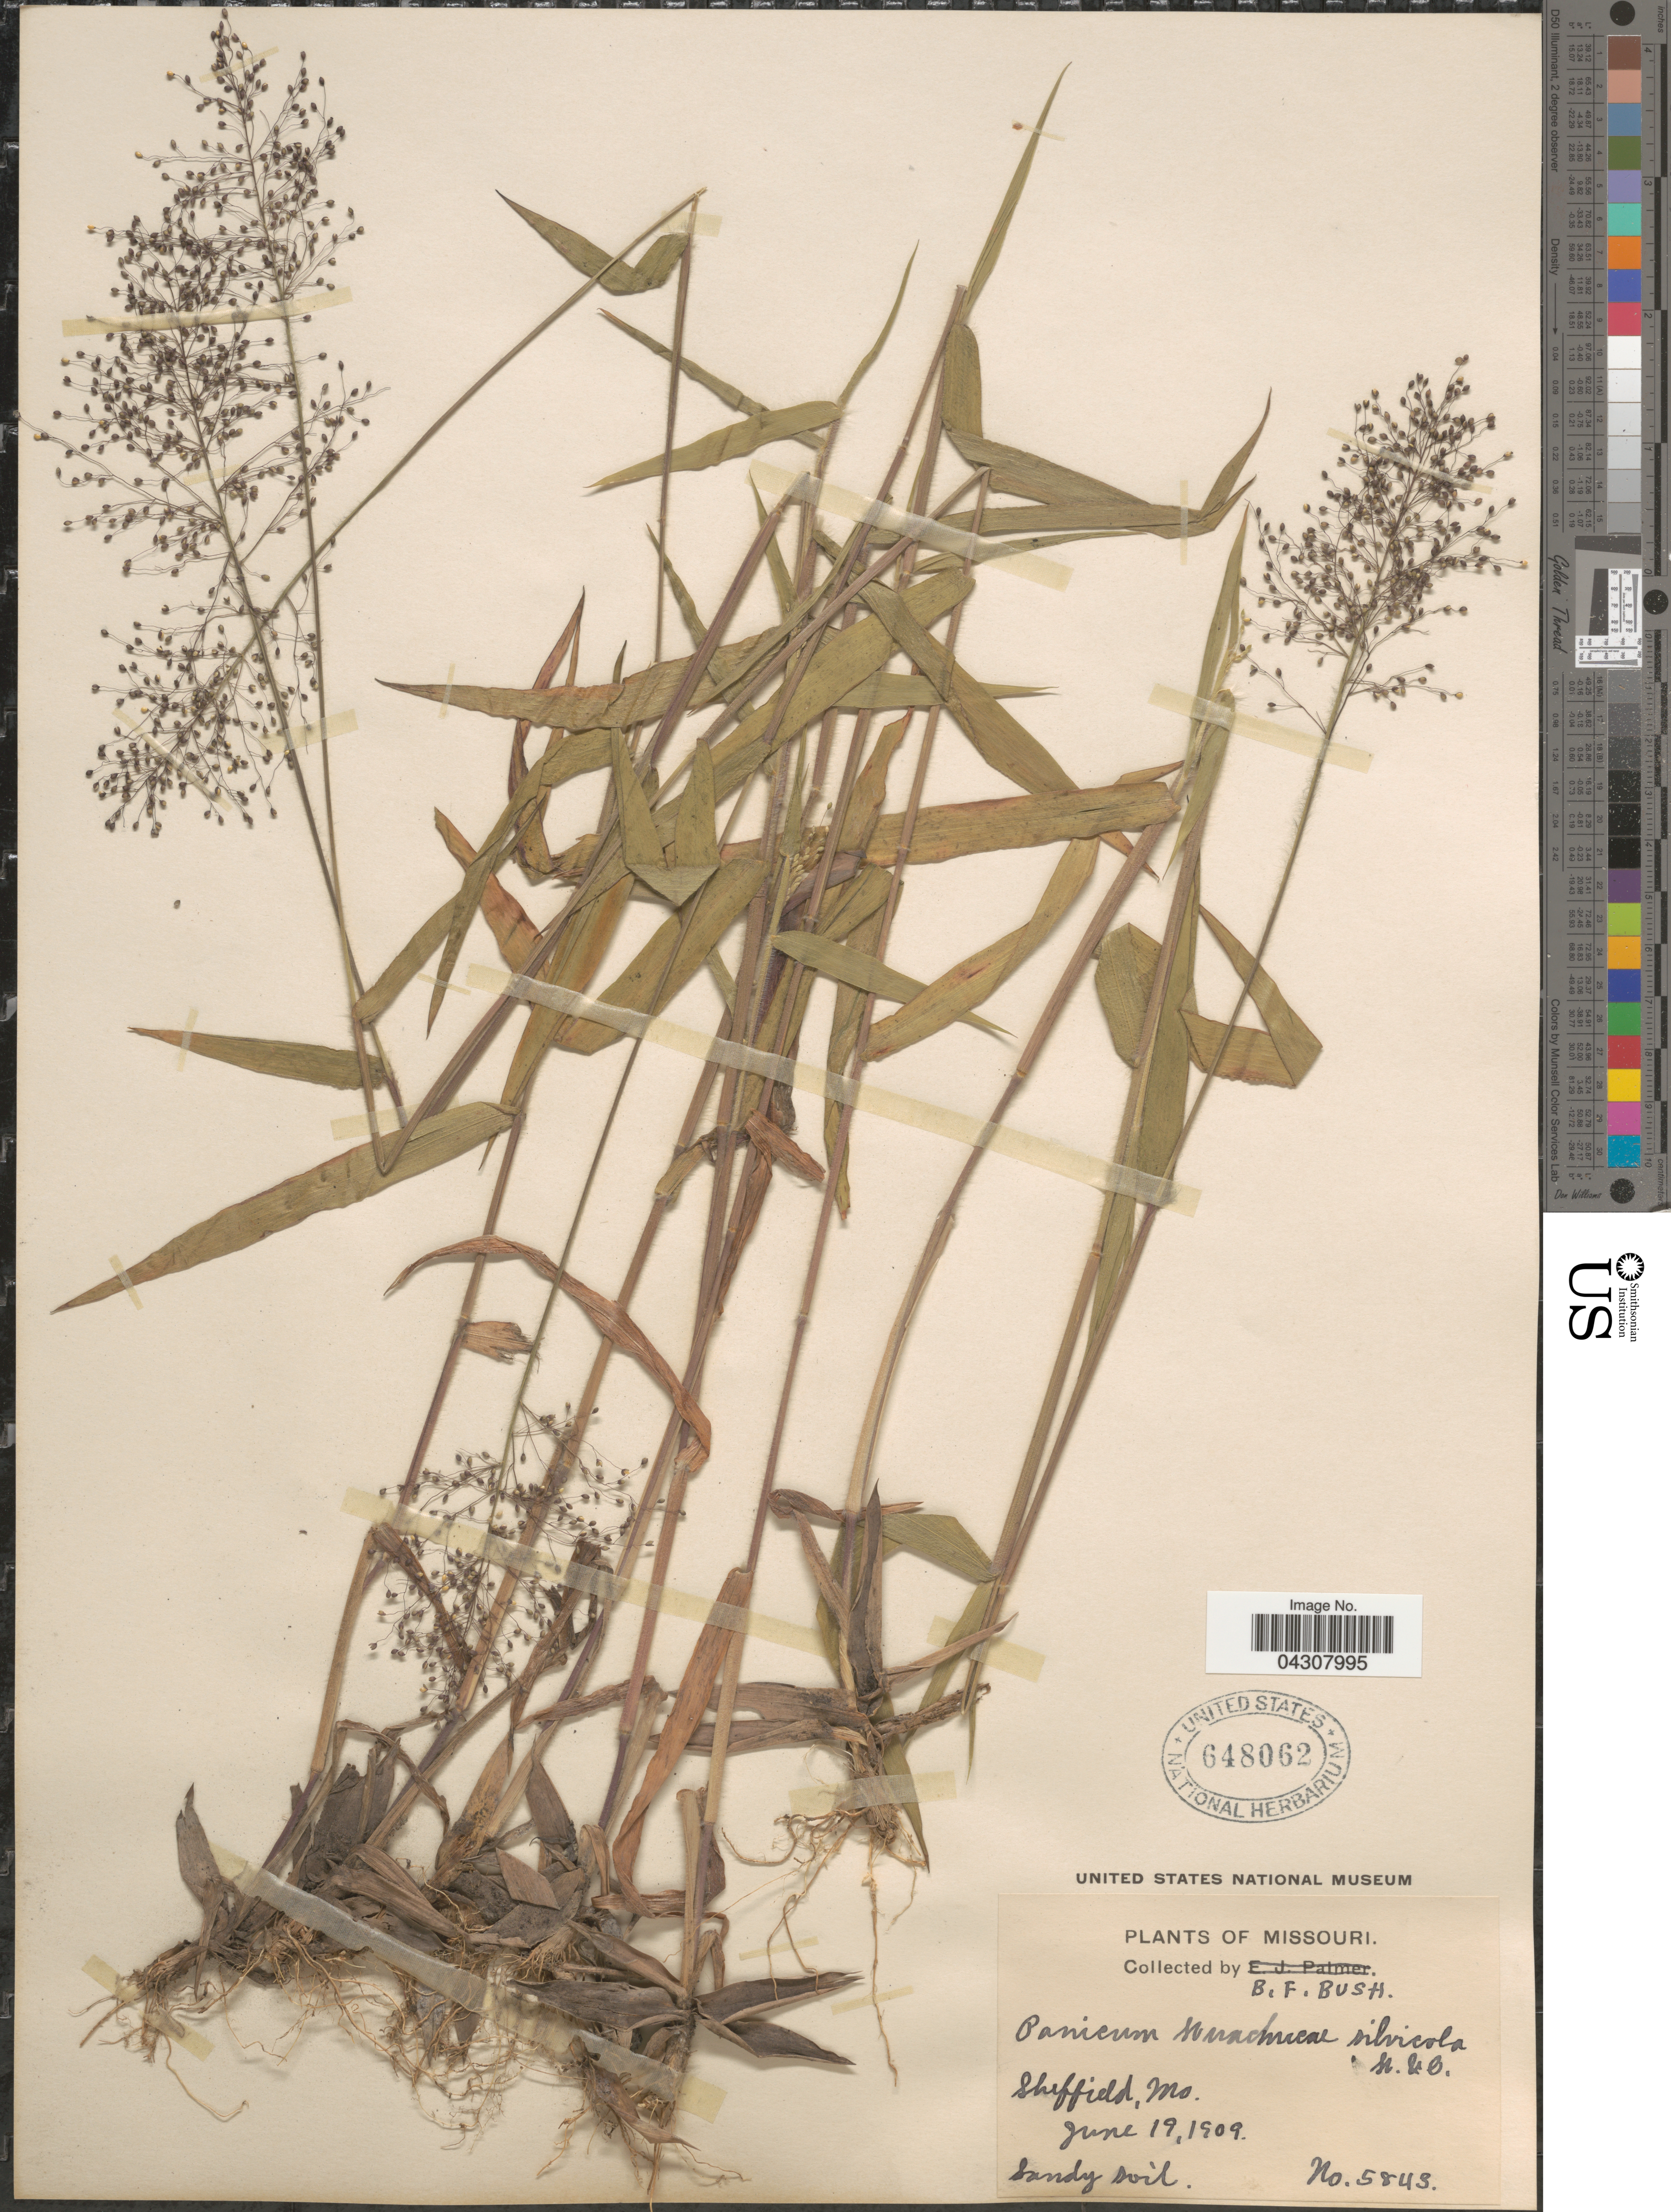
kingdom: Plantae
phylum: Tracheophyta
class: Liliopsida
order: Poales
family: Poaceae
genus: Dichanthelium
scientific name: Dichanthelium acuminatum var. acuminatum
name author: (Sw.) Gould & C.A. Clark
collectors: B. F. Bush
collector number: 5843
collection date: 1909-06-19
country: United States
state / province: Missouri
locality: Sheffield.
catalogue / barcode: US 648062